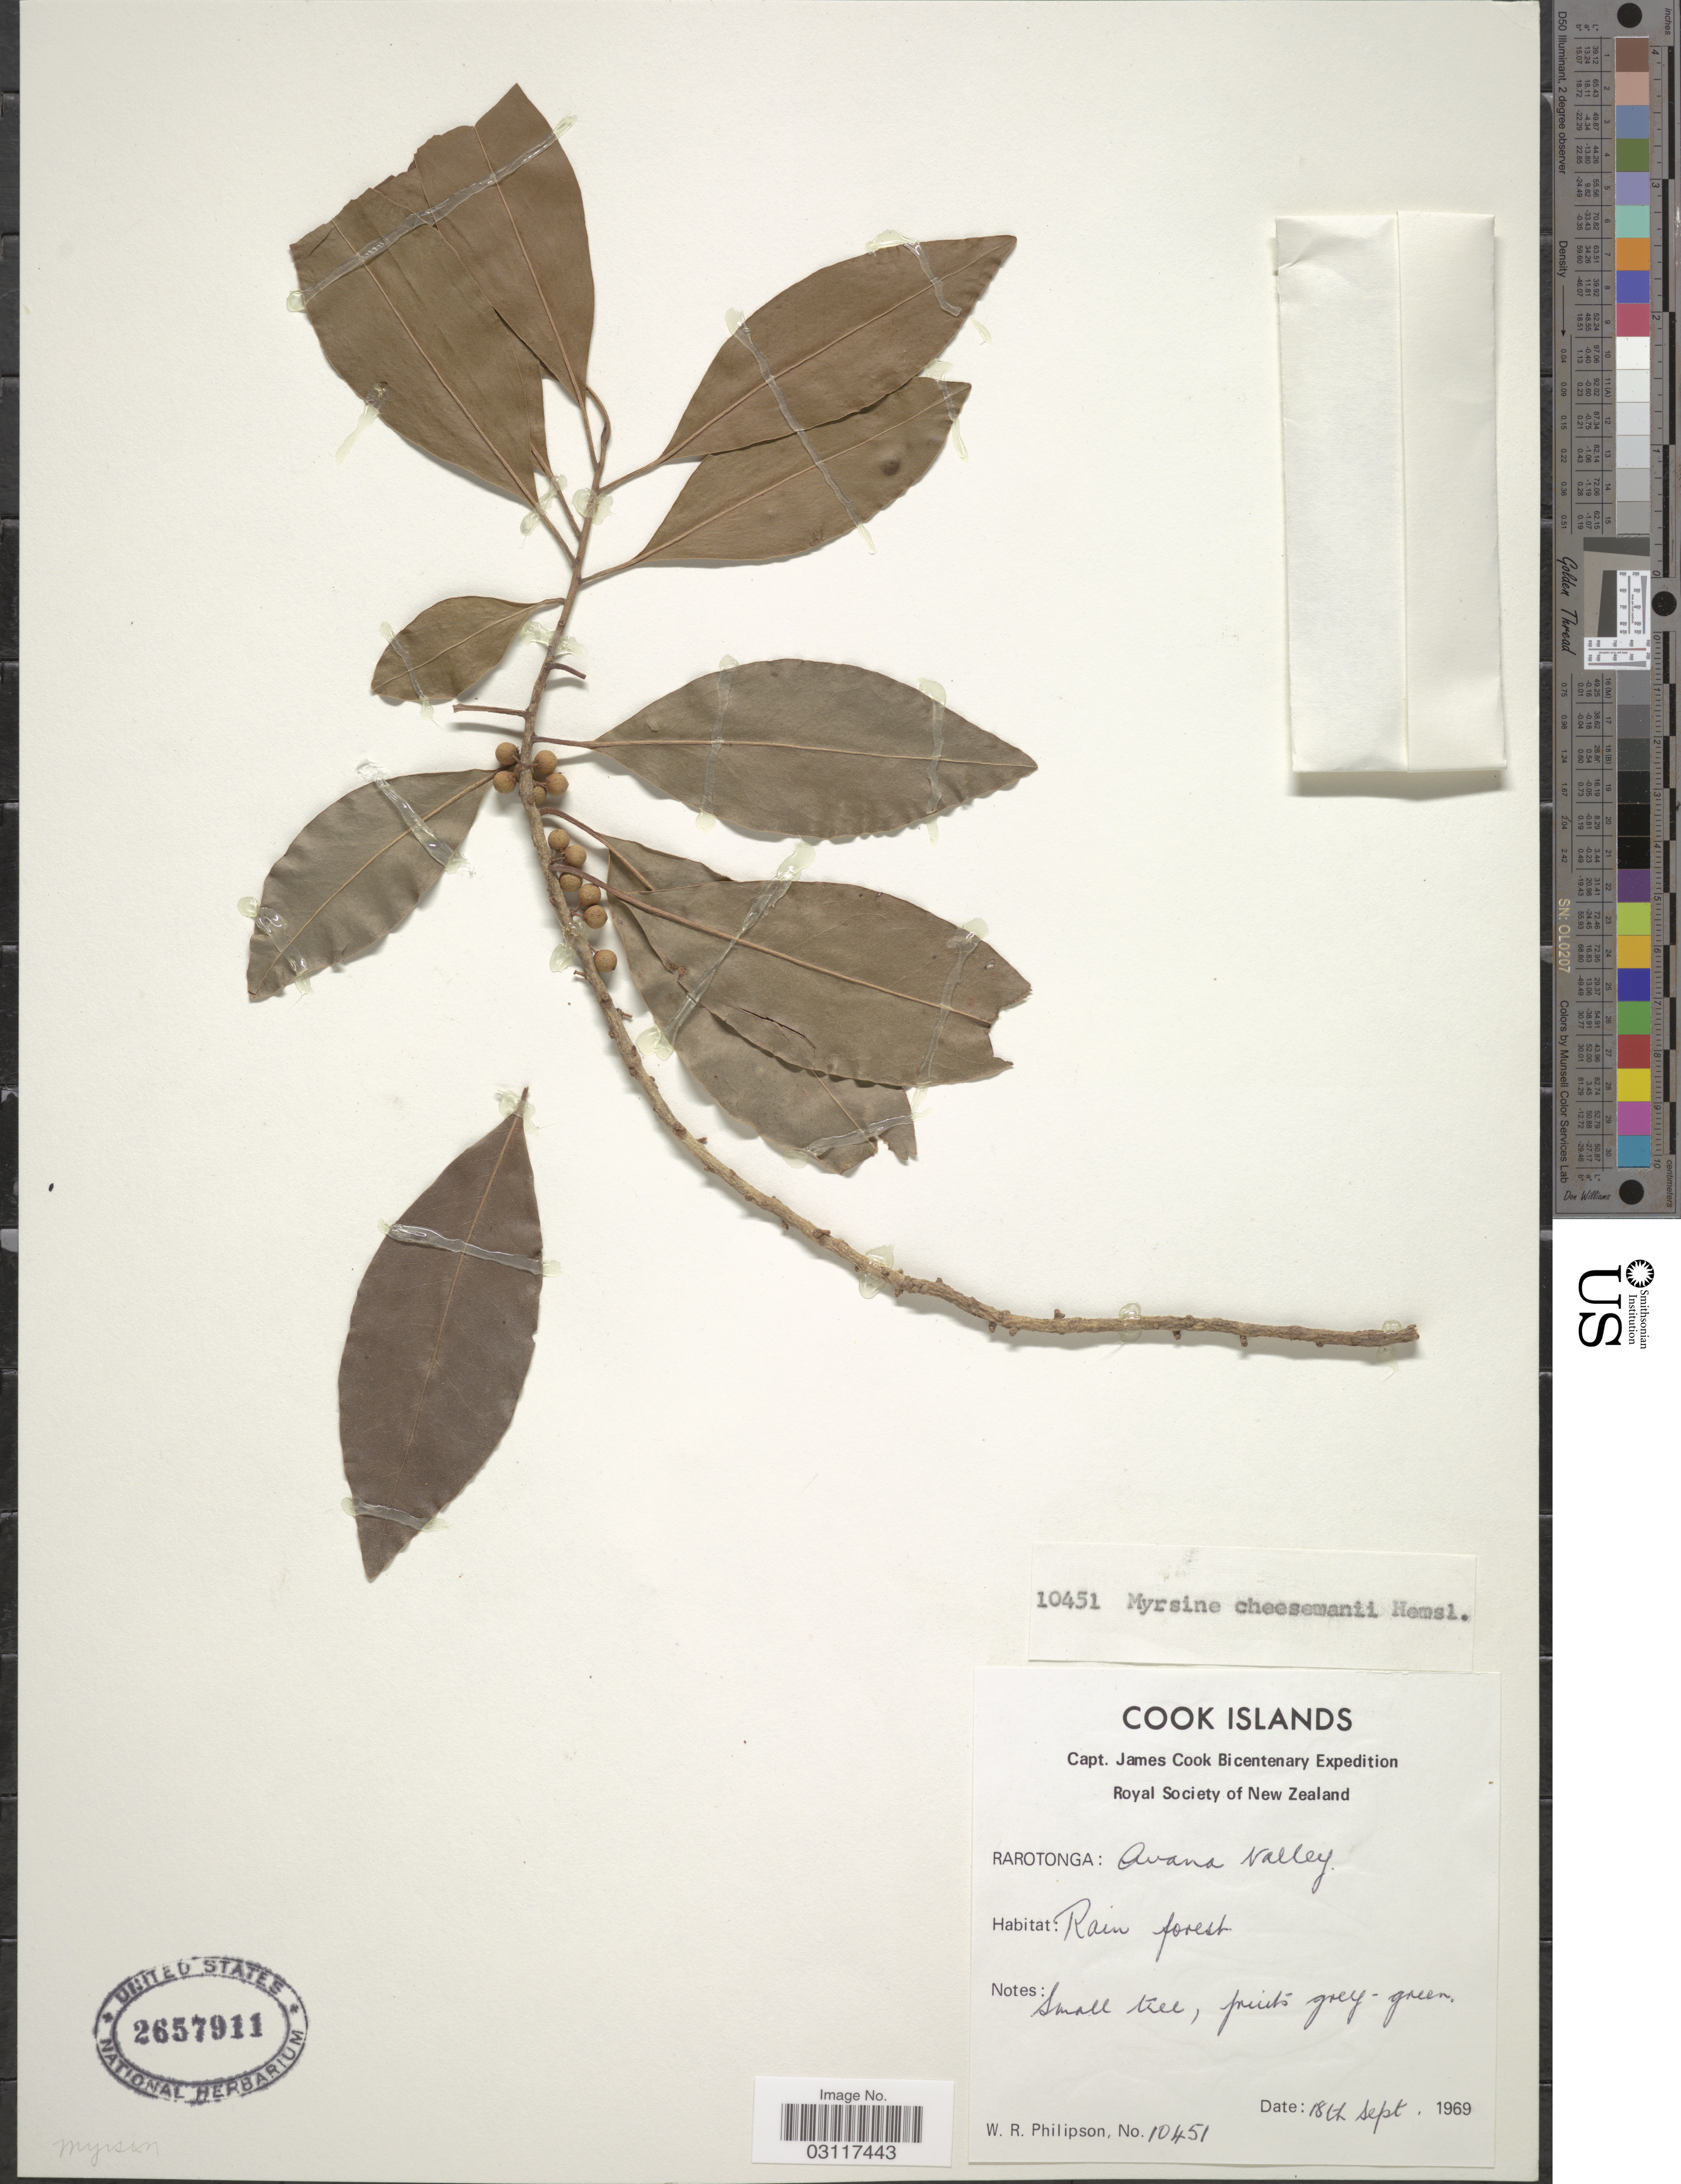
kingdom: Plantae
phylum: Tracheophyta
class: Magnoliopsida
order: Ericales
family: Primulaceae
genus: Myrsine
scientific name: Myrsine cheesemanii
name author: (Hemsl. ex Mez) Fosberg & Sachet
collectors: W. R. Philipson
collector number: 10451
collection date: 1969-09-18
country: Cook Islands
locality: Rarotonga: Avana Valley.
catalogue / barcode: US 2657911